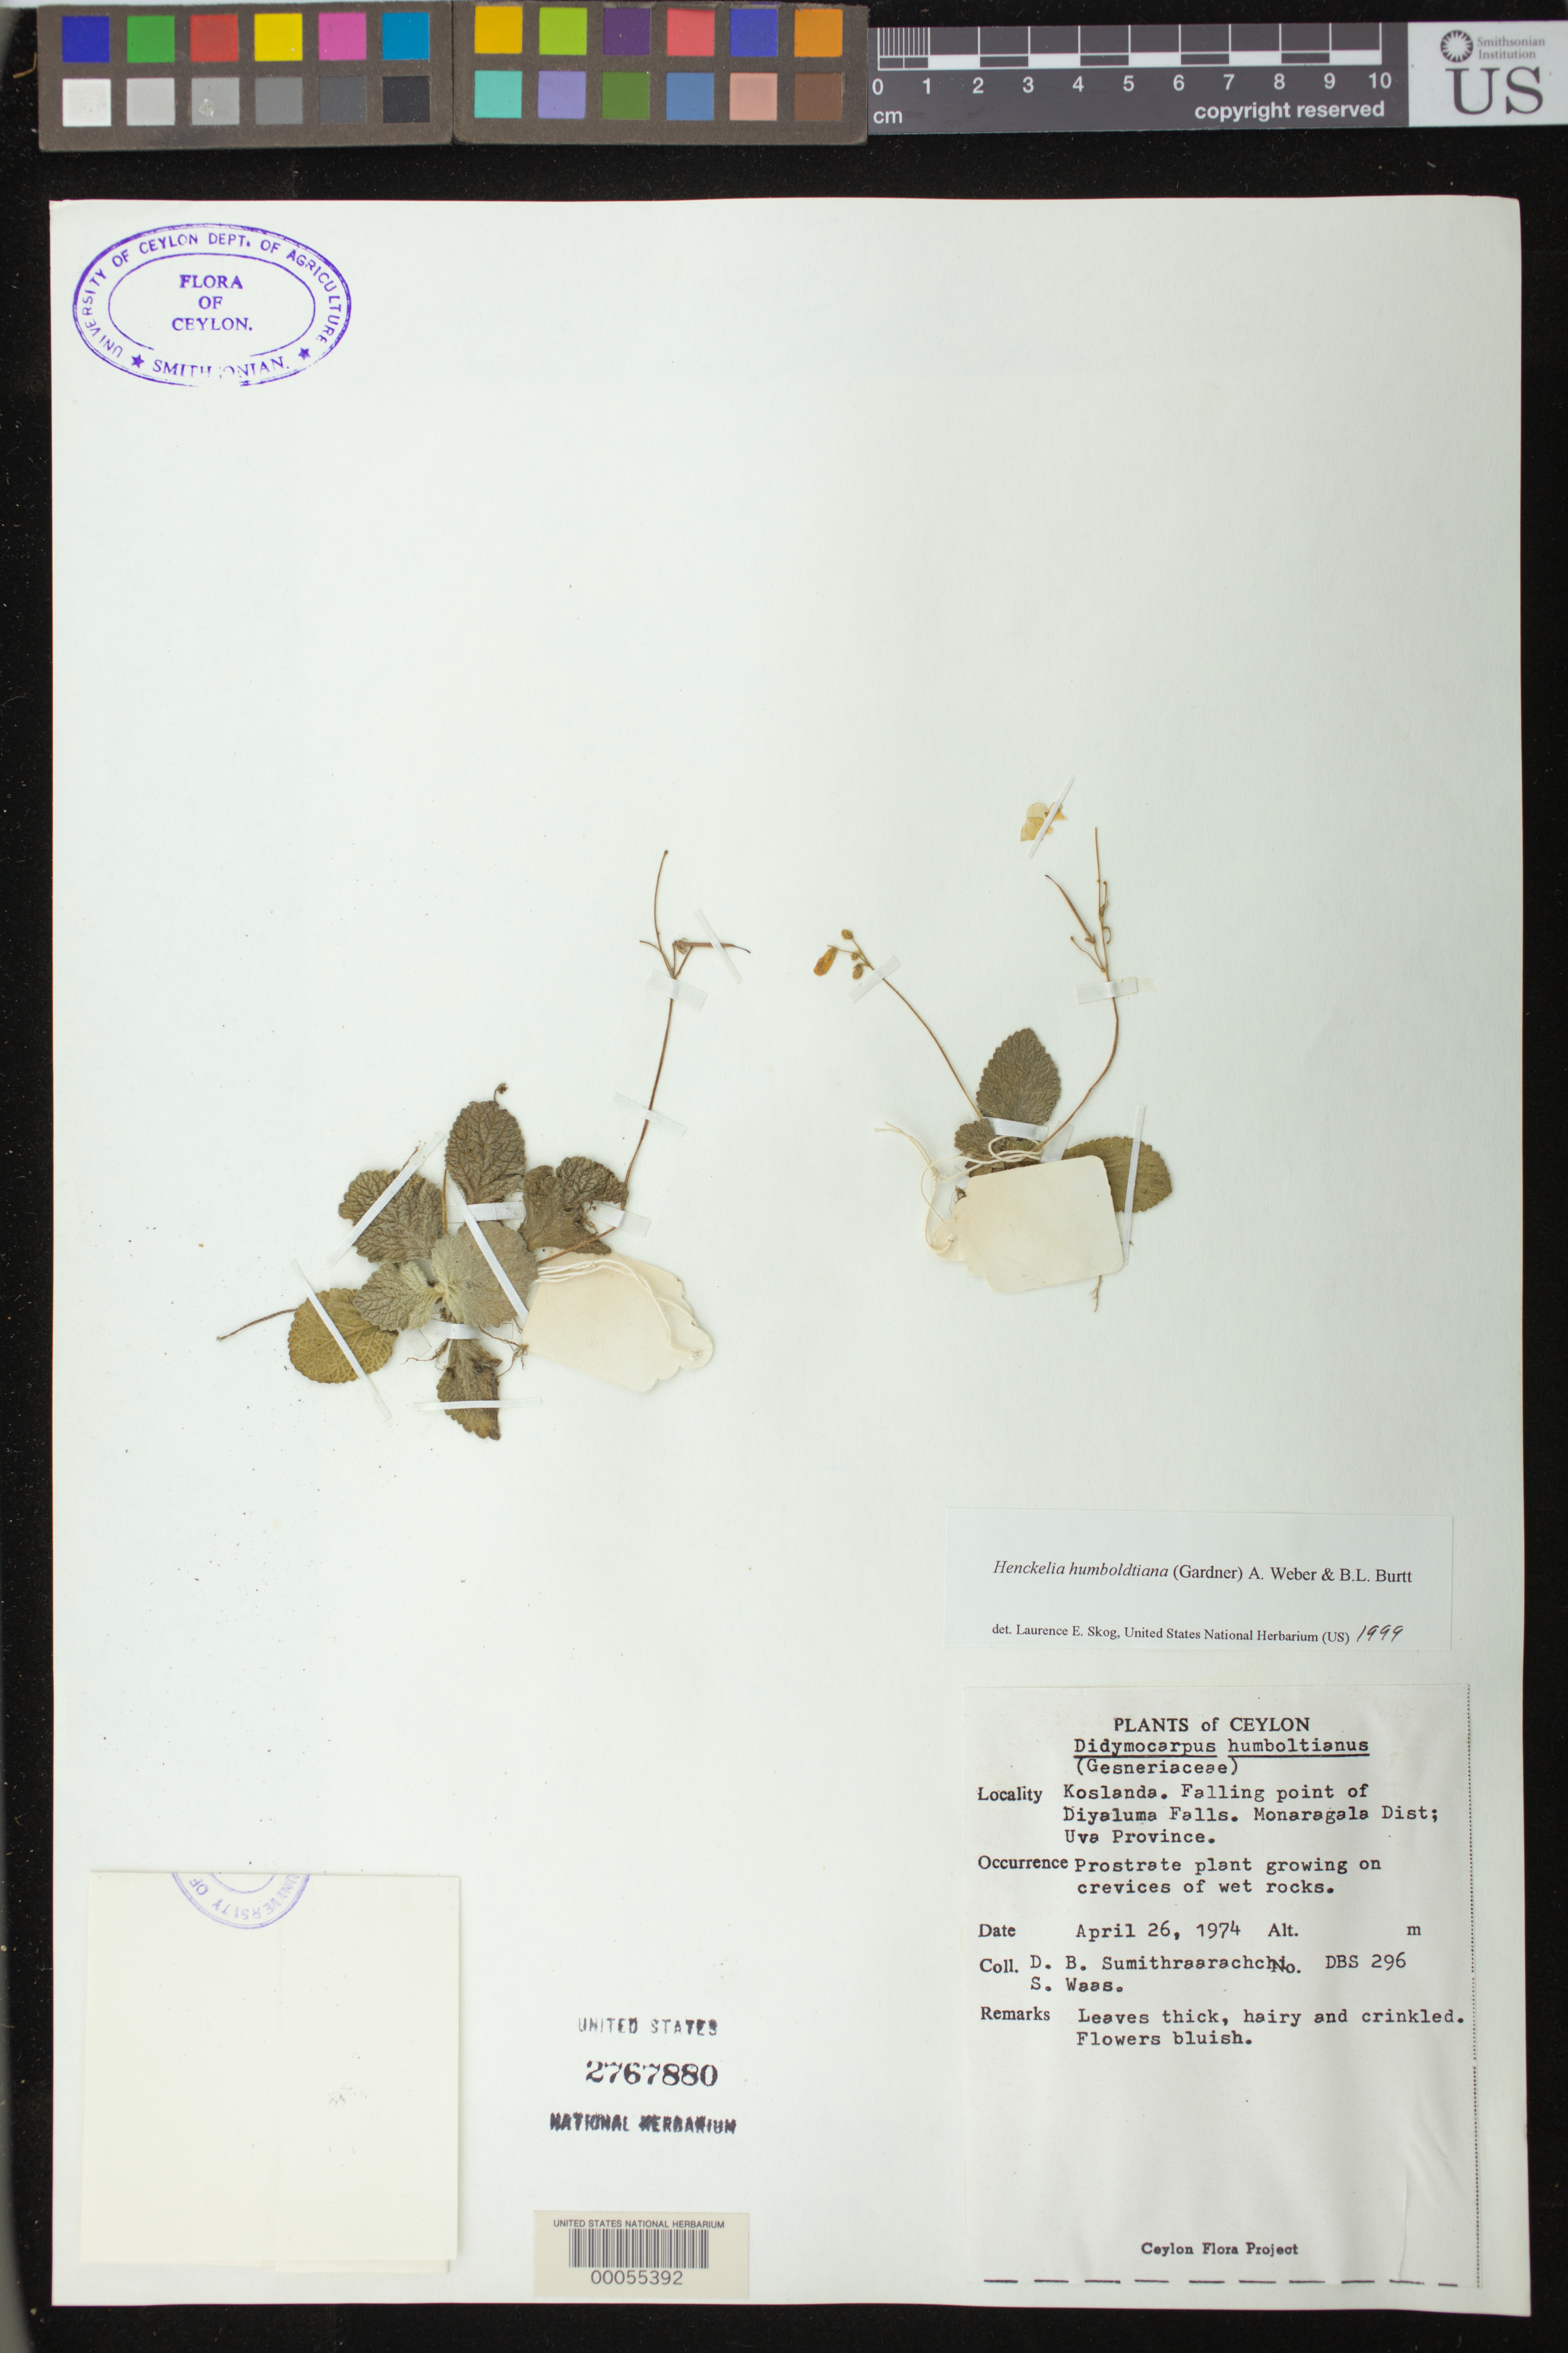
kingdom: Plantae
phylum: Tracheophyta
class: Magnoliopsida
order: Lamiales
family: Gesneriaceae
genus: Henckelia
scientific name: Henckelia humboldtiana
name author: (Gardner) A. Weber & B.L. Burtt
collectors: D. B. Sumithraarachchi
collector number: DBS 296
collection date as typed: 26 Apr 1974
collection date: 1974-04-26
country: Sri Lanka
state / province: Uva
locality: Monaragala dist., Koslanda, falling point of diyaluma falls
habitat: On wet rocks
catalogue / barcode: US 2767880